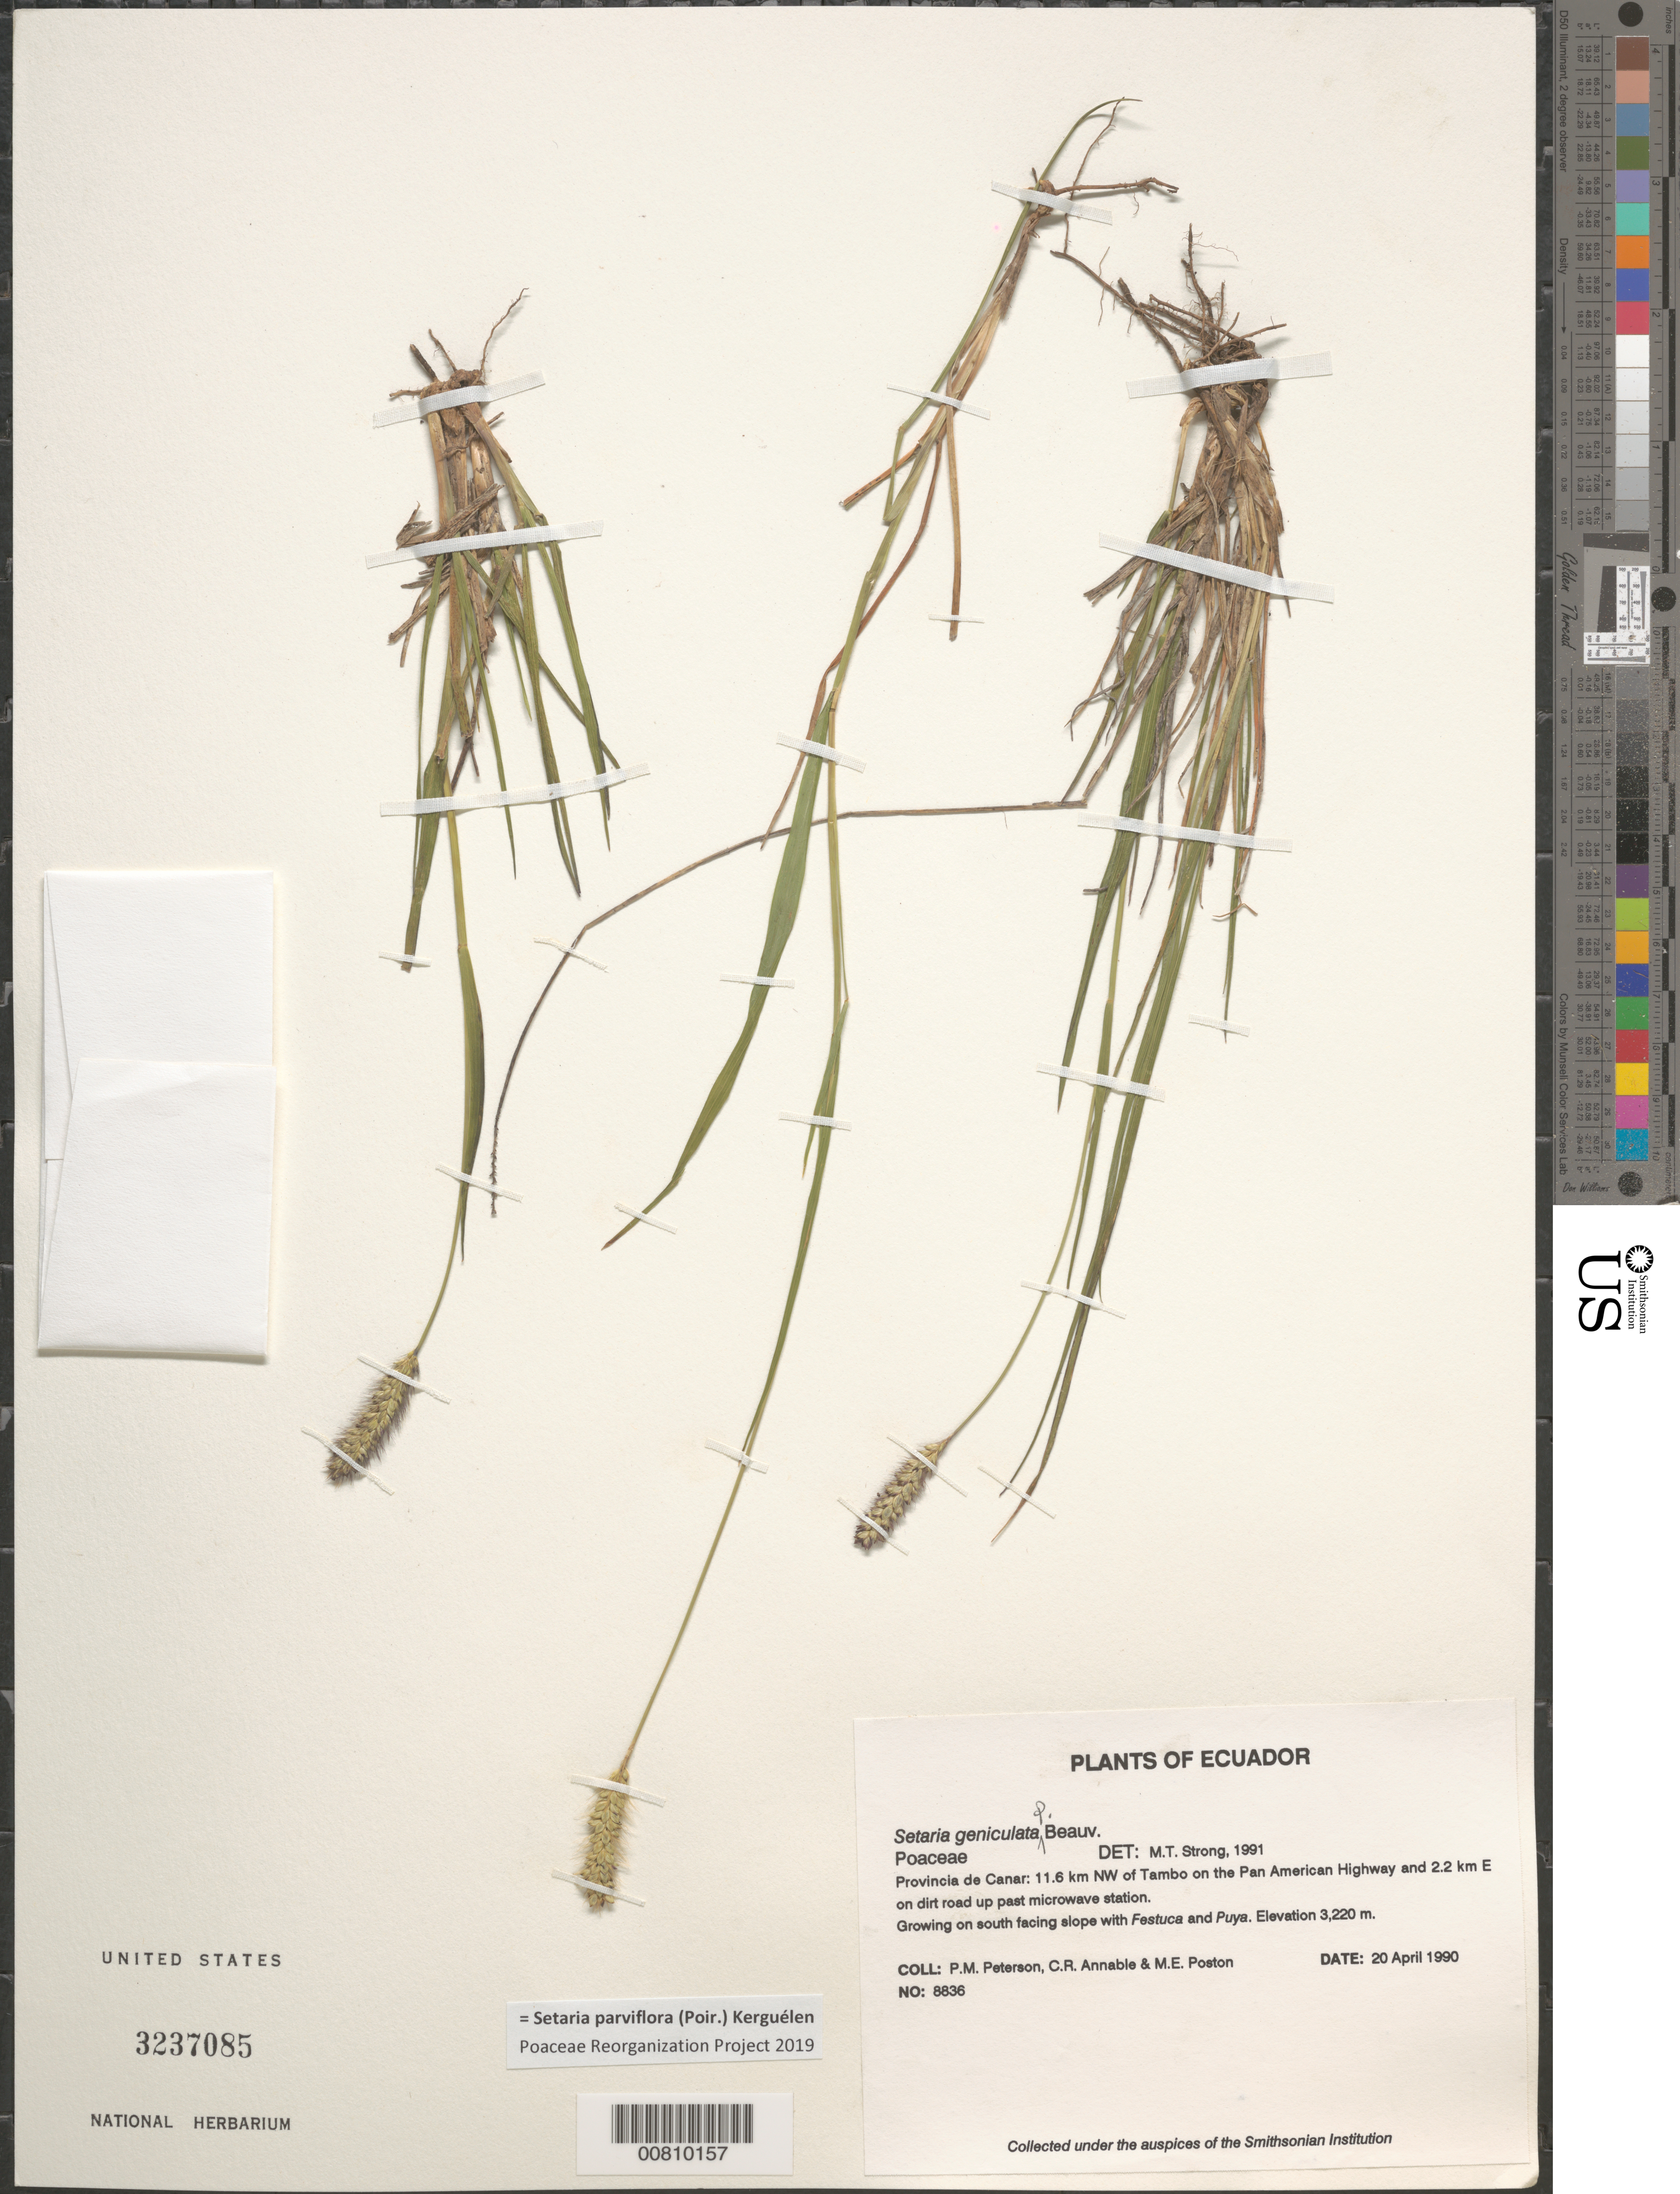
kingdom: Plantae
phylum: Tracheophyta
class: Liliopsida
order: Poales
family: Poaceae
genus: Setaria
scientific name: Setaria geniculata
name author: P. Beauv.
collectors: P. M. Peterson, C. R. Annable & M. Poston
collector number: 08836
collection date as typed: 20 Apr 1990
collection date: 1990-04-20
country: Ecuador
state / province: Cañar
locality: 11.6 km NW of Tambo on the Pan American Highway and 2.2 km E on dirt road up past microwave station.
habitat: Growing on south facing slope with Festuca and Puya.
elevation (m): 3220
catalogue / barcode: US 3237085